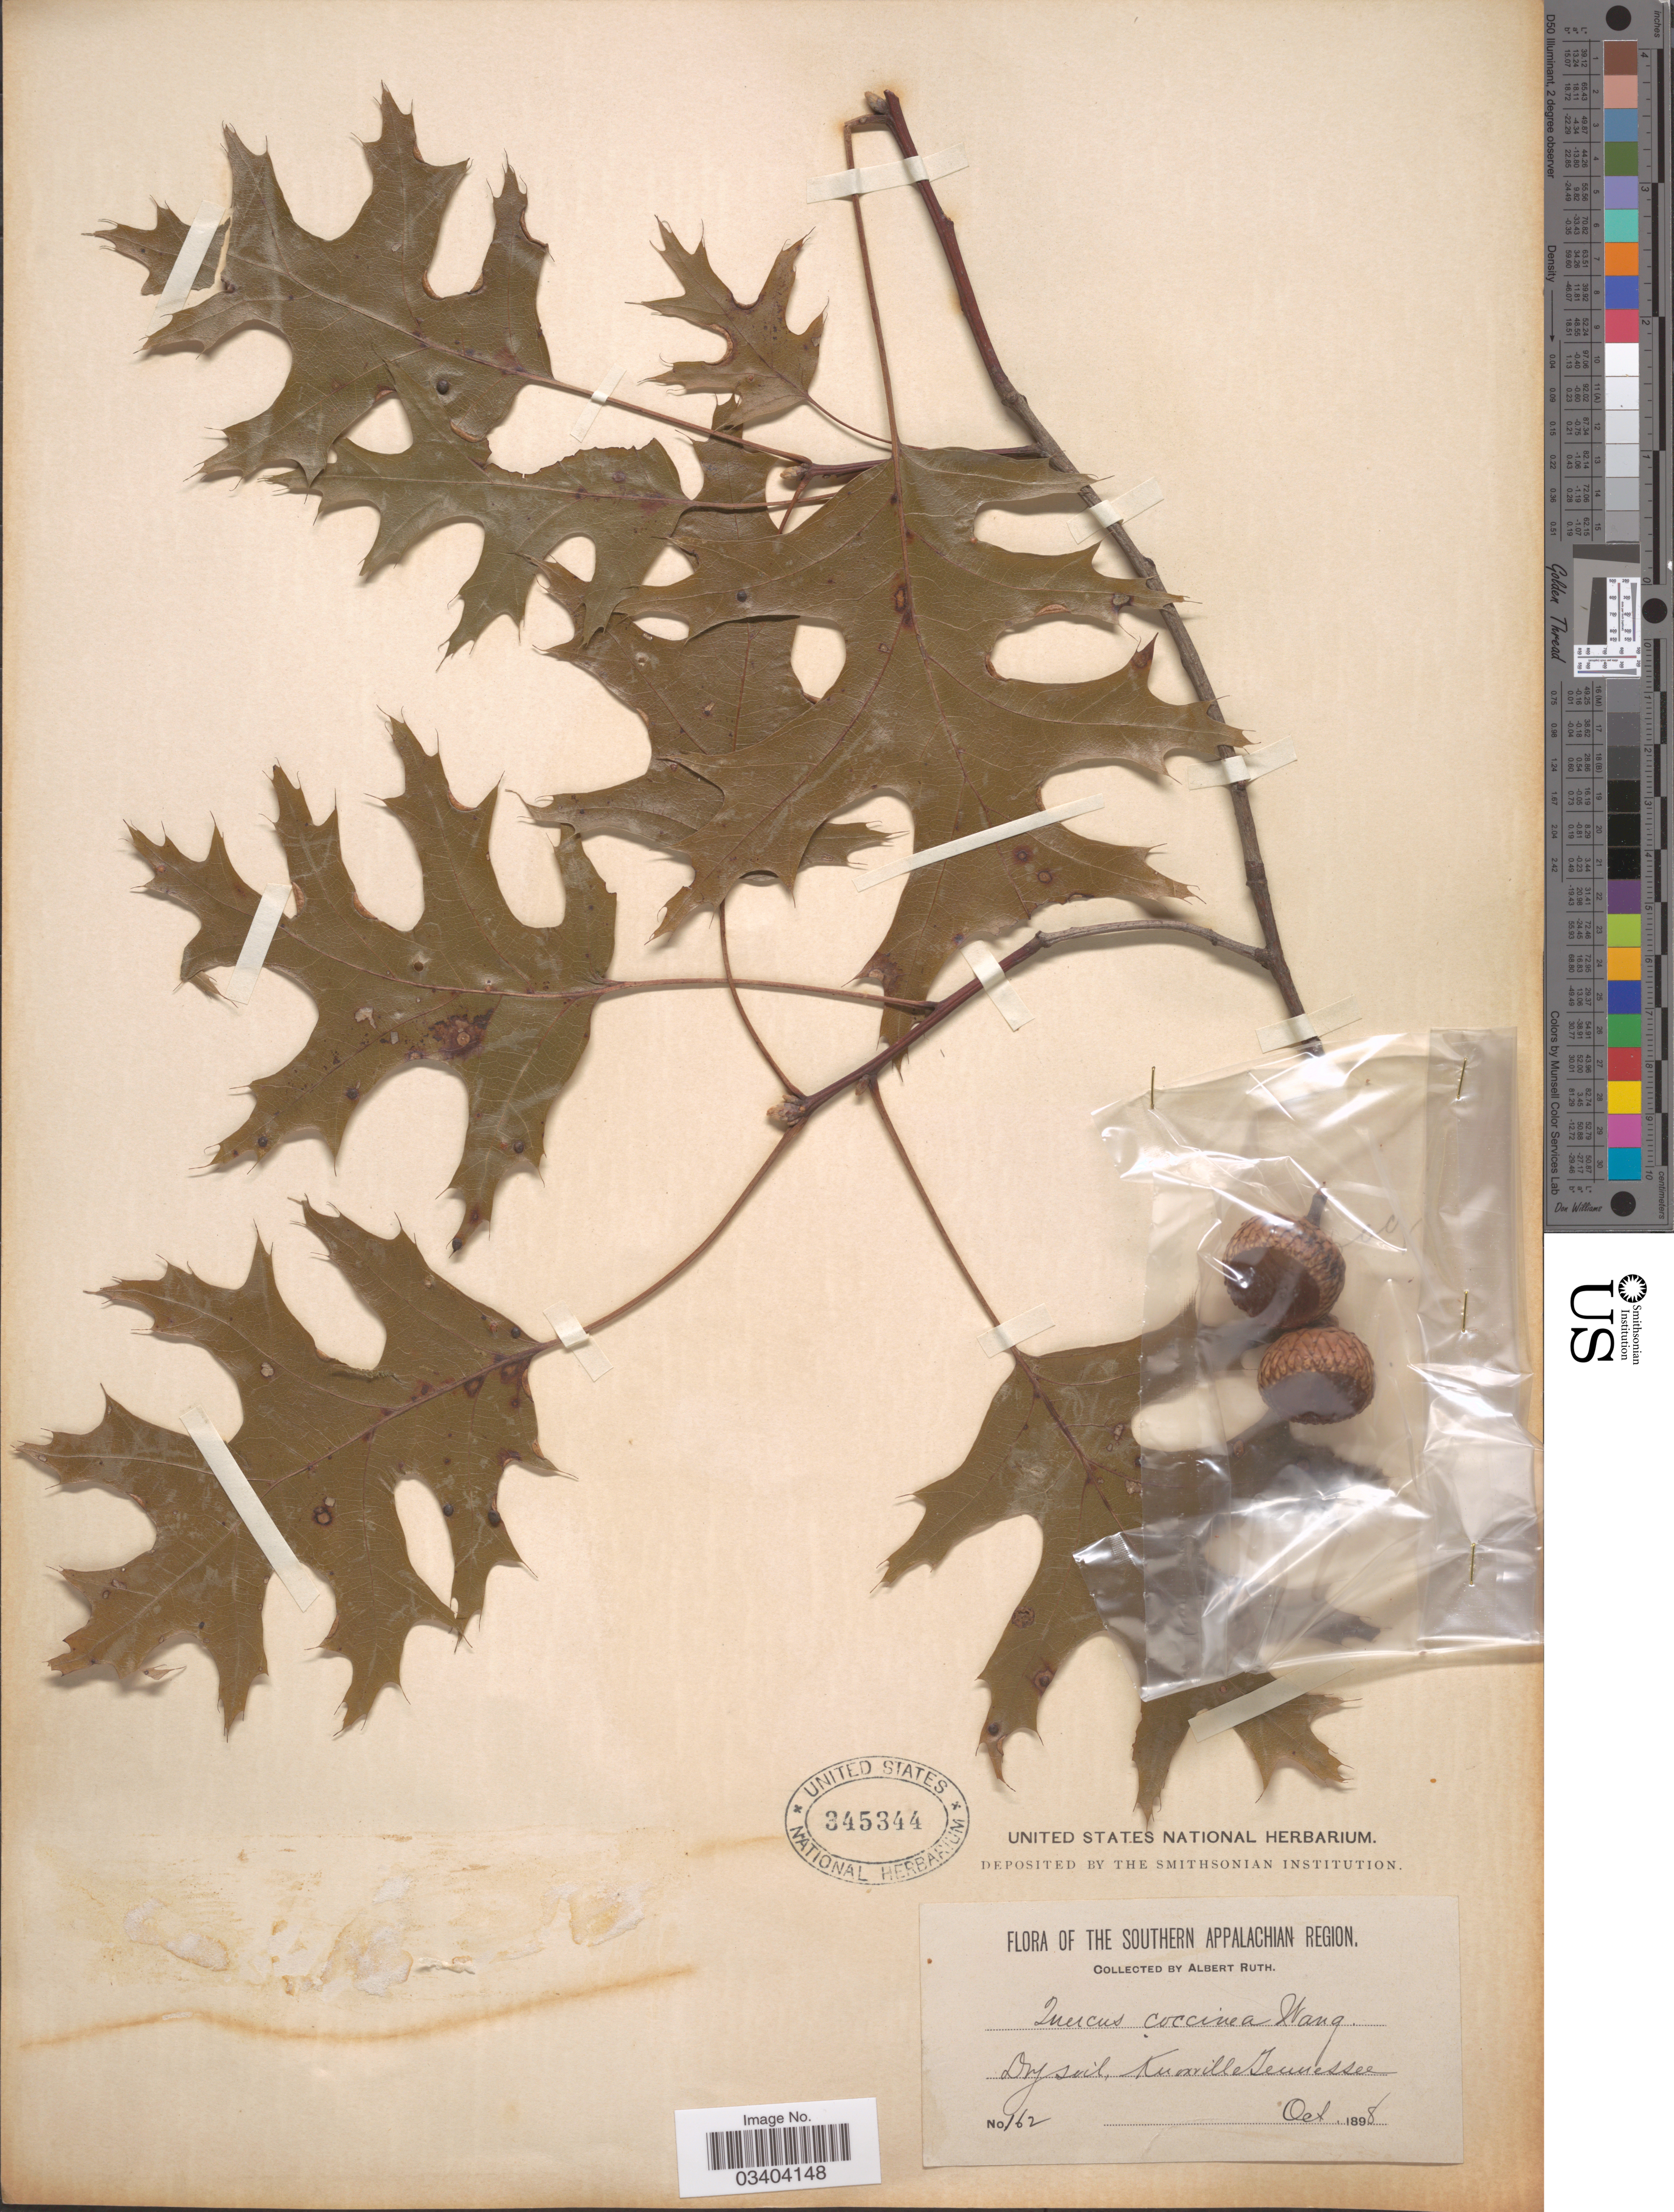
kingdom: Plantae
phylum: Tracheophyta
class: Magnoliopsida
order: Fagales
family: Fagaceae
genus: Quercus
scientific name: Quercus coccinea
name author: Münchh.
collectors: A. Ruth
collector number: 162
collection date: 1898-10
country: United States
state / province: Tennessee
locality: Southern Appalachian Region. Knoxville.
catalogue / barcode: US 345344